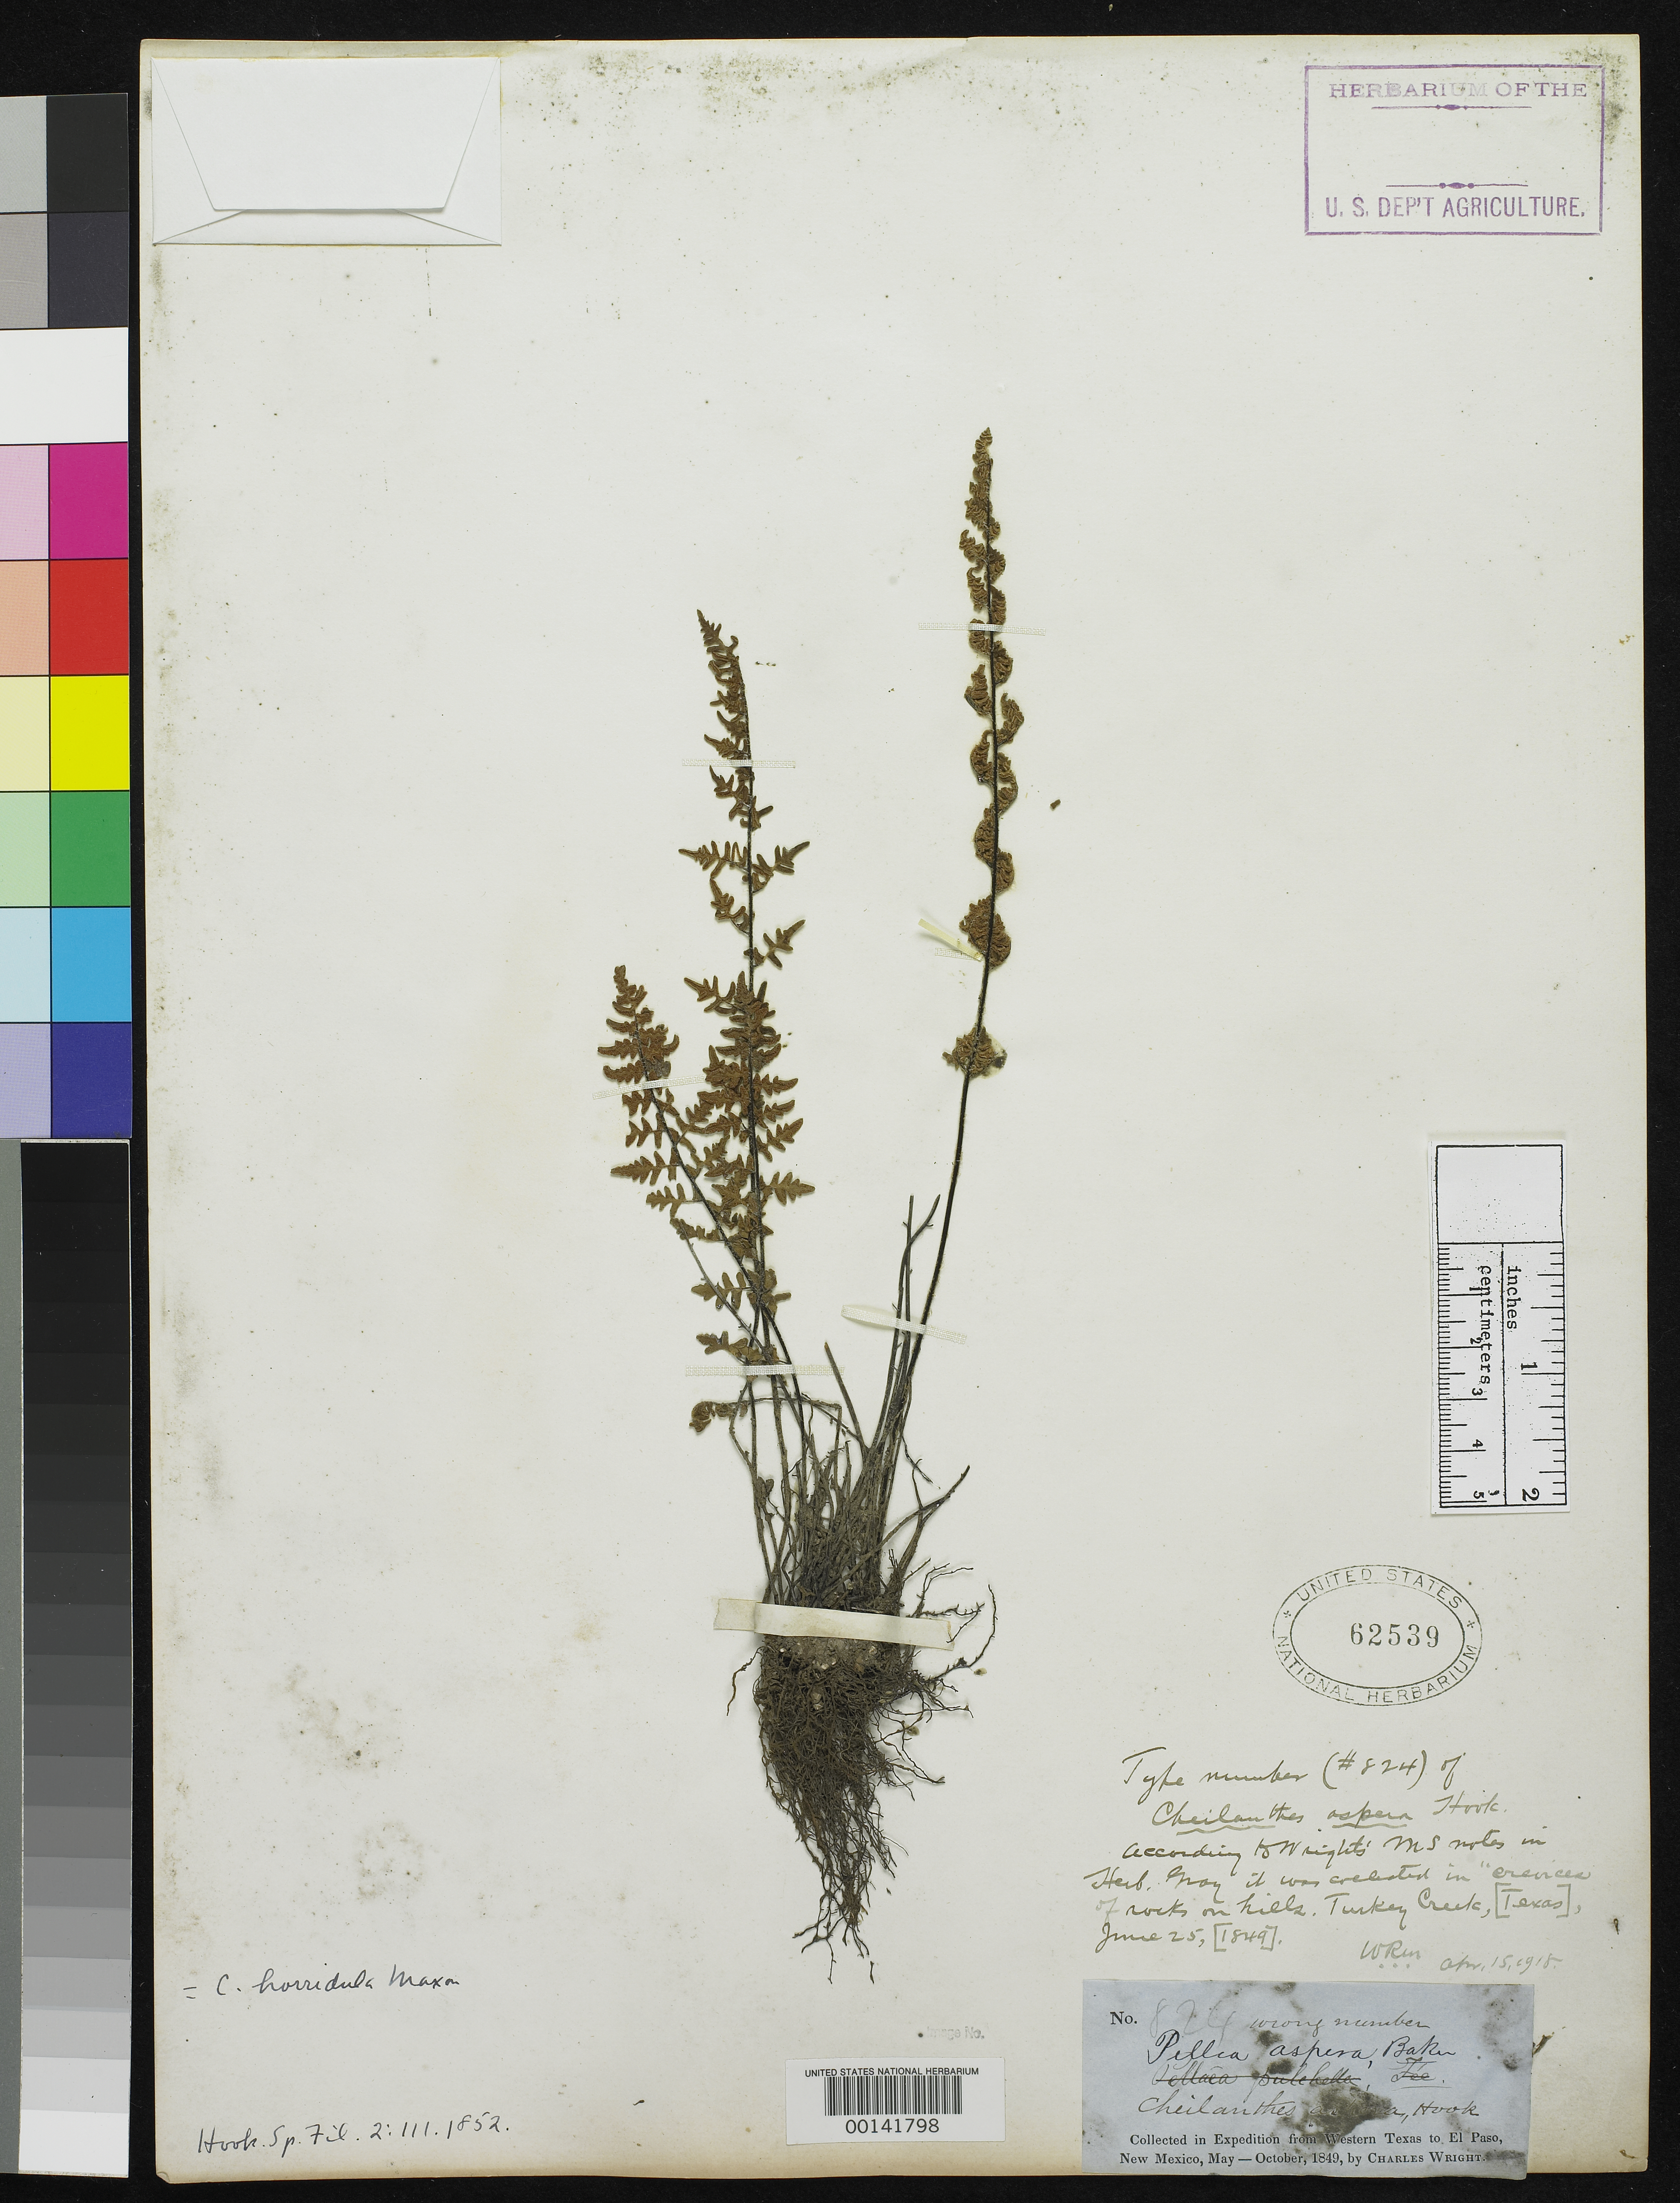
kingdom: Plantae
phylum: Tracheophyta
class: Polypodiopsida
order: Polypodiales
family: Pteridaceae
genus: Cheilanthes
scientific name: Cheilanthes aspera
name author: Hook.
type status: Type Collection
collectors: C. Wright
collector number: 824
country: United States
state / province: Texas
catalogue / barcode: US 62539